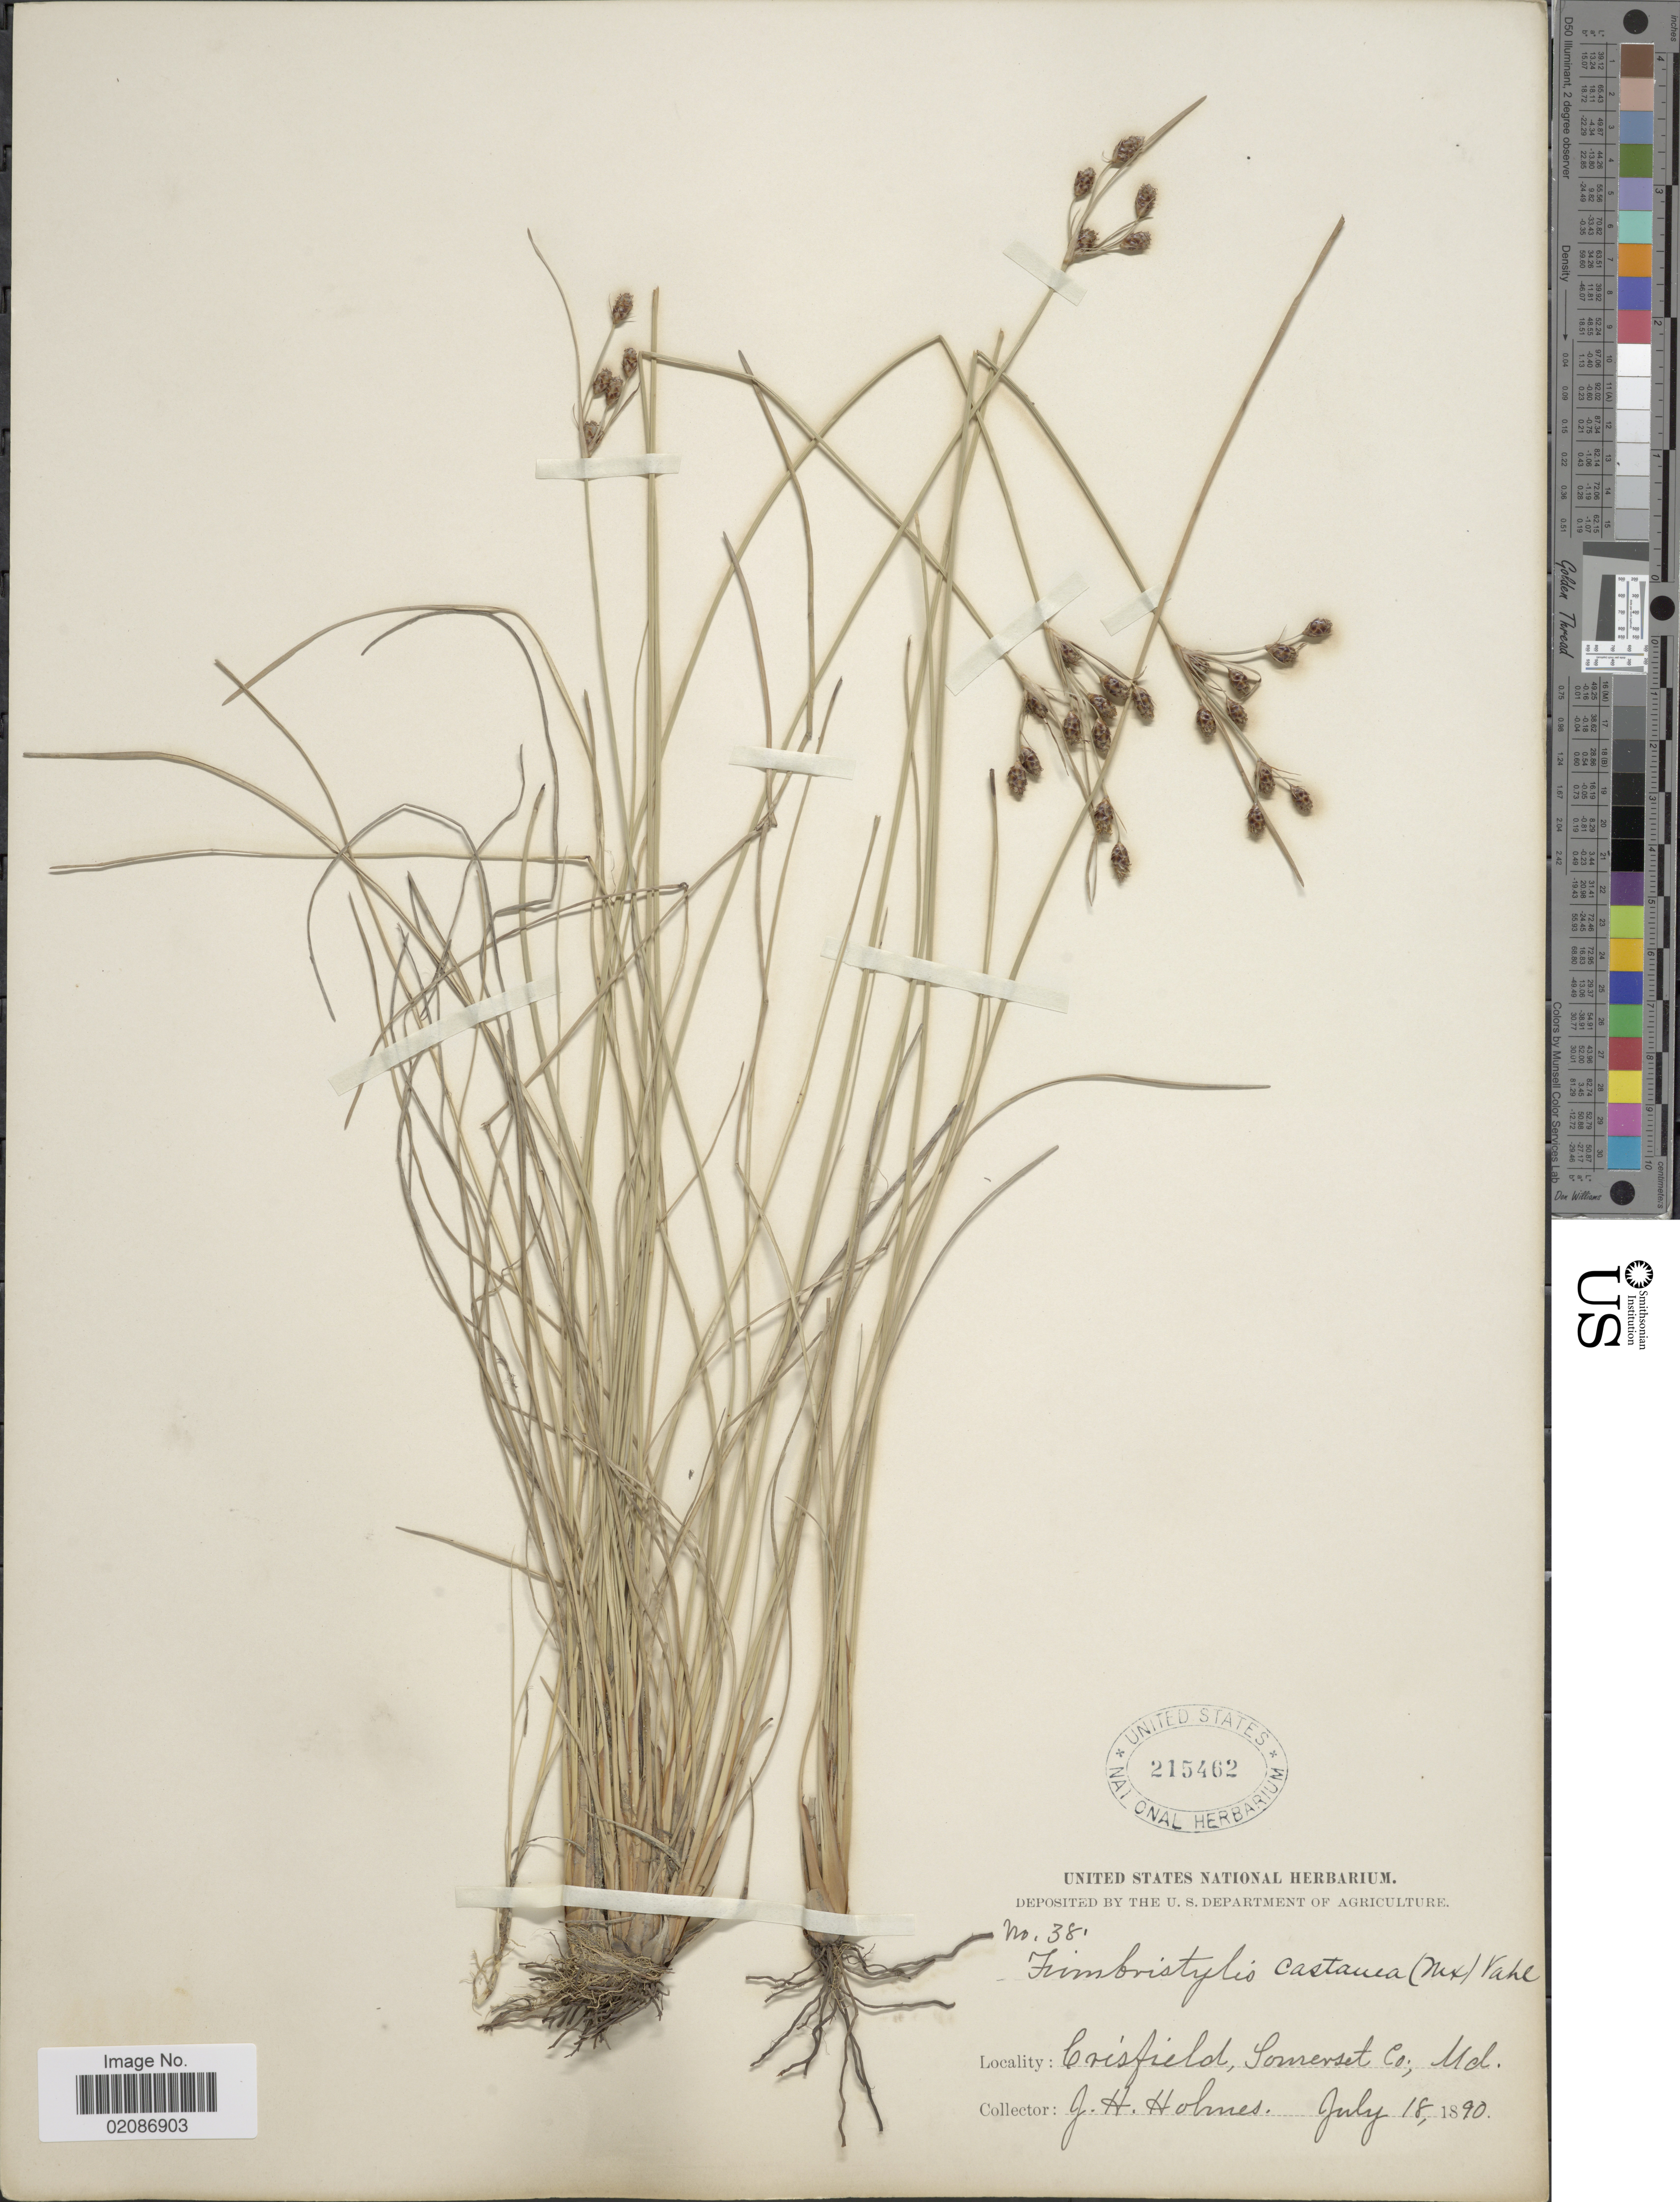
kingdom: Plantae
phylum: Tracheophyta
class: Liliopsida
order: Poales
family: Cyperaceae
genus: Fimbristylis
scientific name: Fimbristylis castanea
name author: (Michx.) Vahl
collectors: J. Holmes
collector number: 38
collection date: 1890-07-18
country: United States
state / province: Maryland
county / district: Somerset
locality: Crisfield, Somerset Co.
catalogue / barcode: US 215462